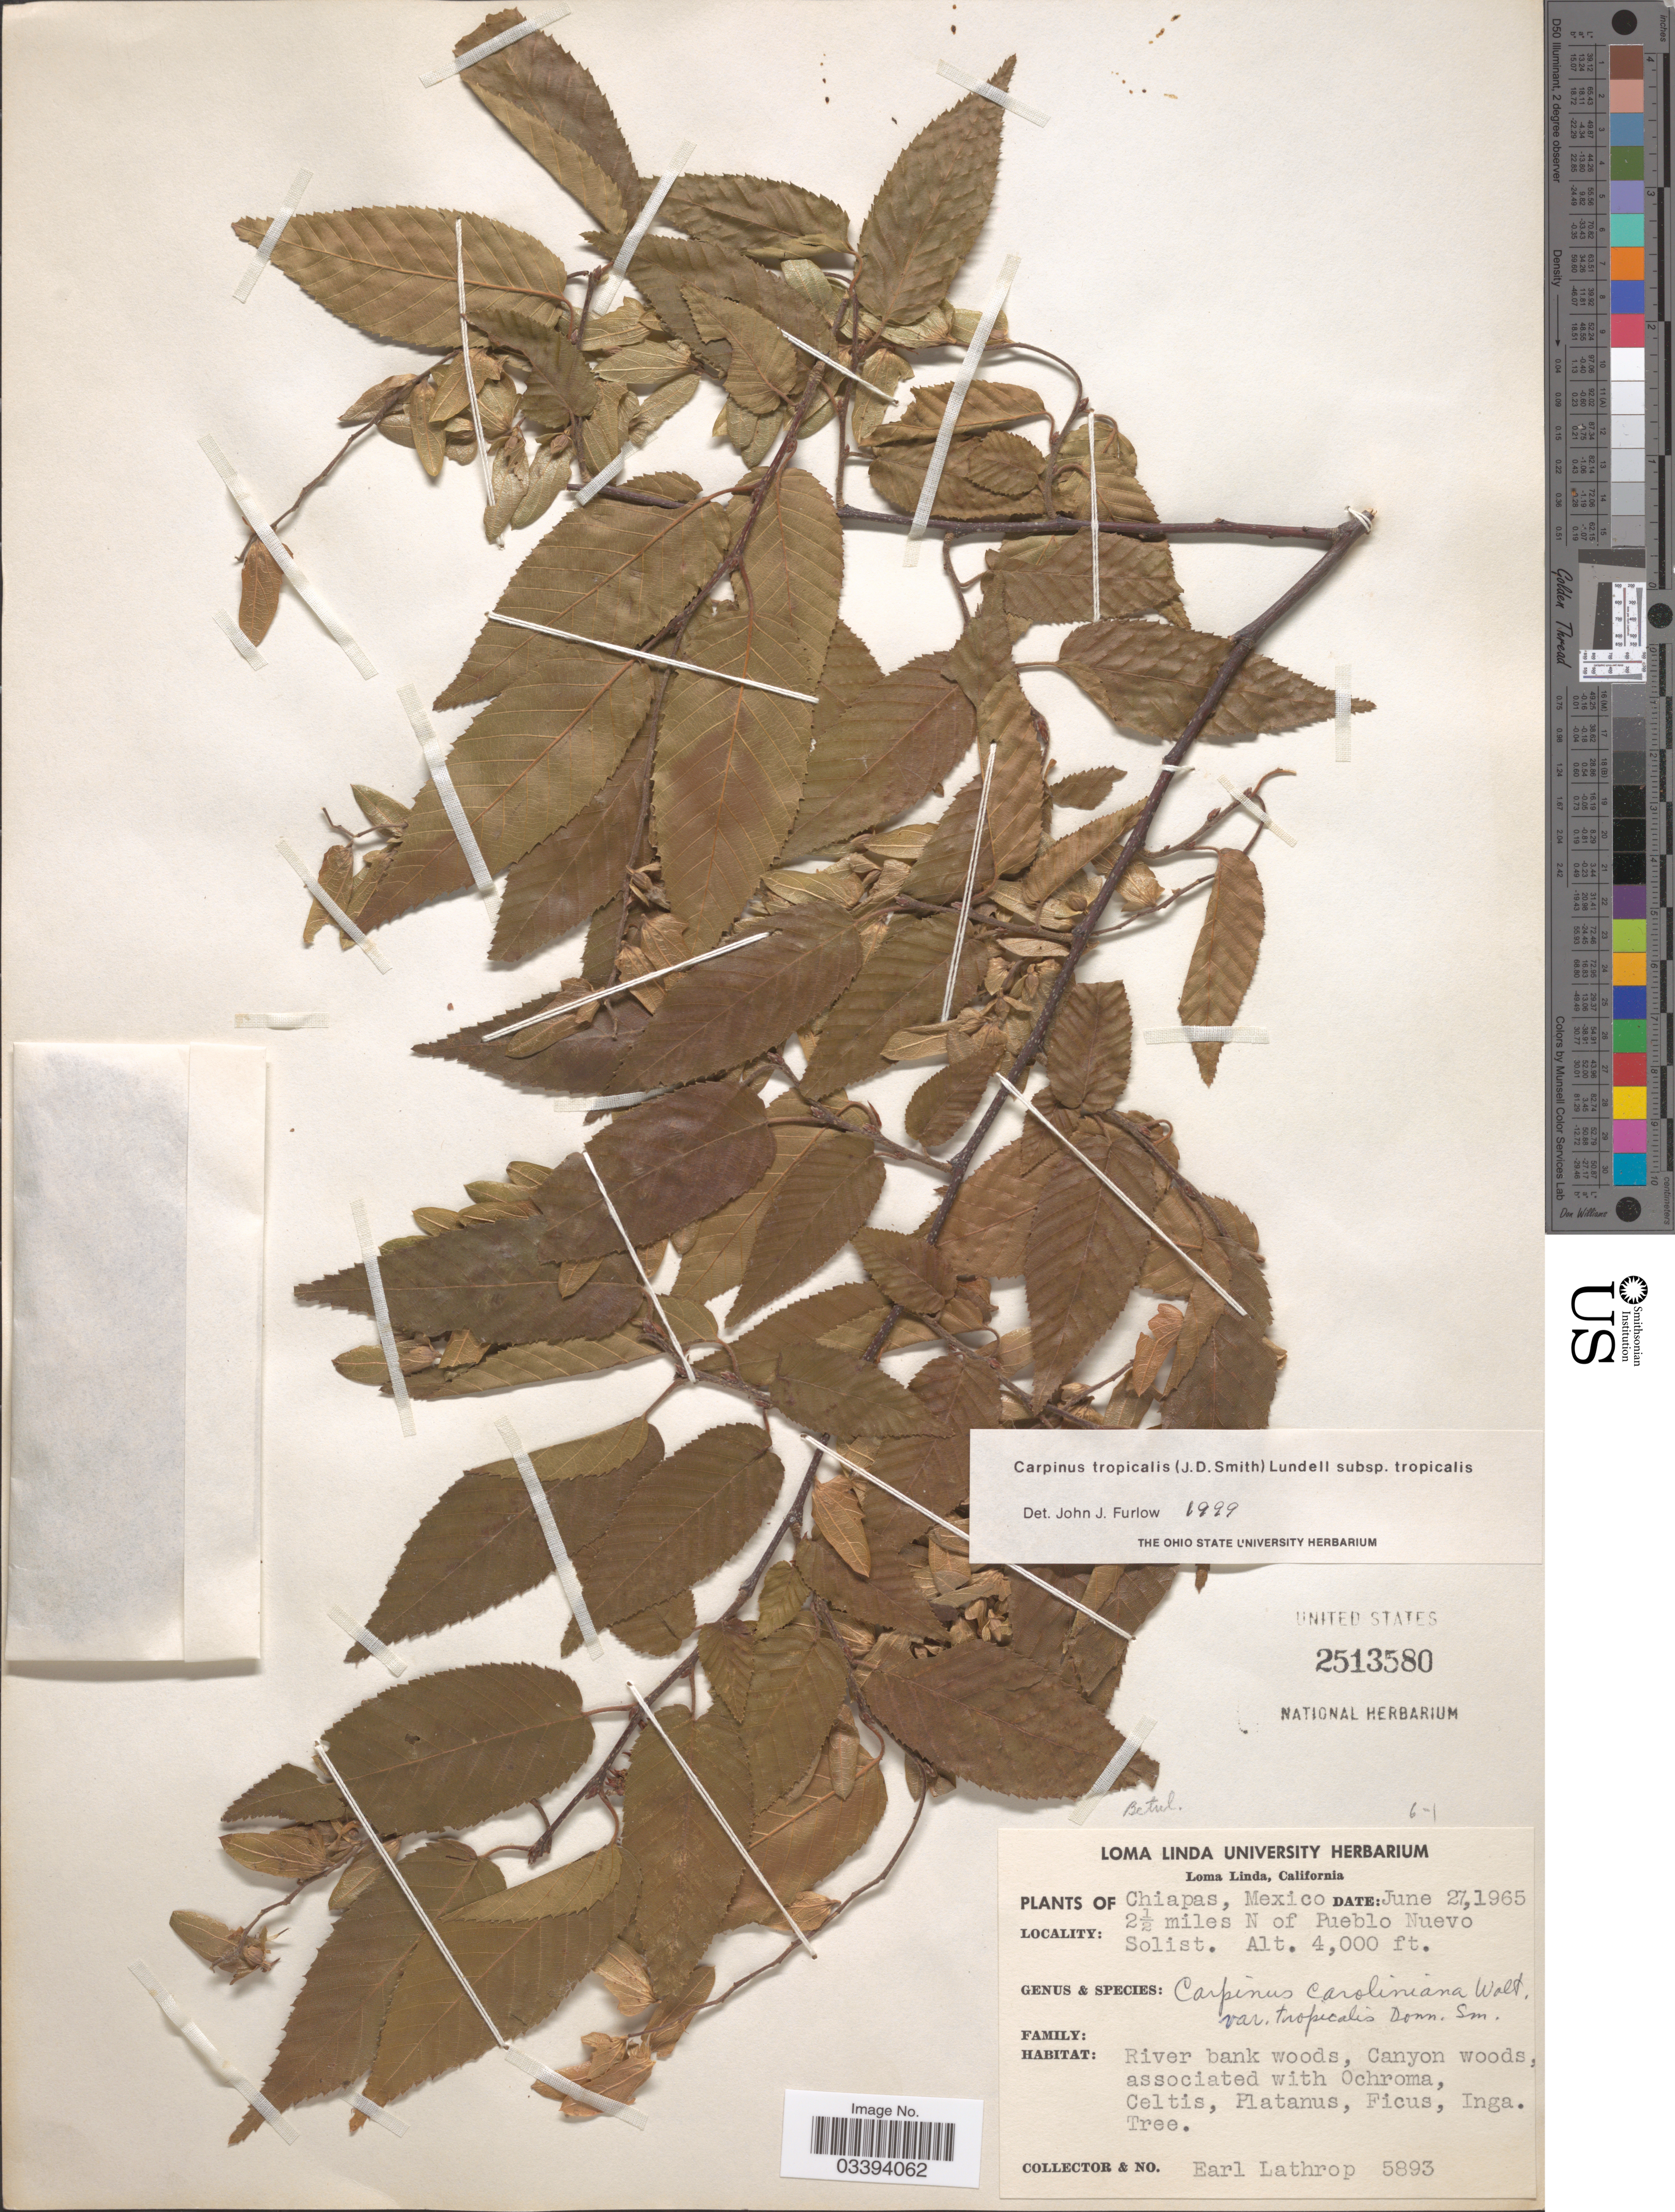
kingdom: Plantae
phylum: Tracheophyta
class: Magnoliopsida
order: Fagales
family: Betulaceae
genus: Carpinus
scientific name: Carpinus tropicalis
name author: (Donn. Sm.) Lundell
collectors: E. W. Lathrop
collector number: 5893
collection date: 1965-06-27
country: Mexico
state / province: Chiapas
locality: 2½ miles N of Pueblo Nuevo Solist.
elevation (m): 1219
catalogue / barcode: US 2513580